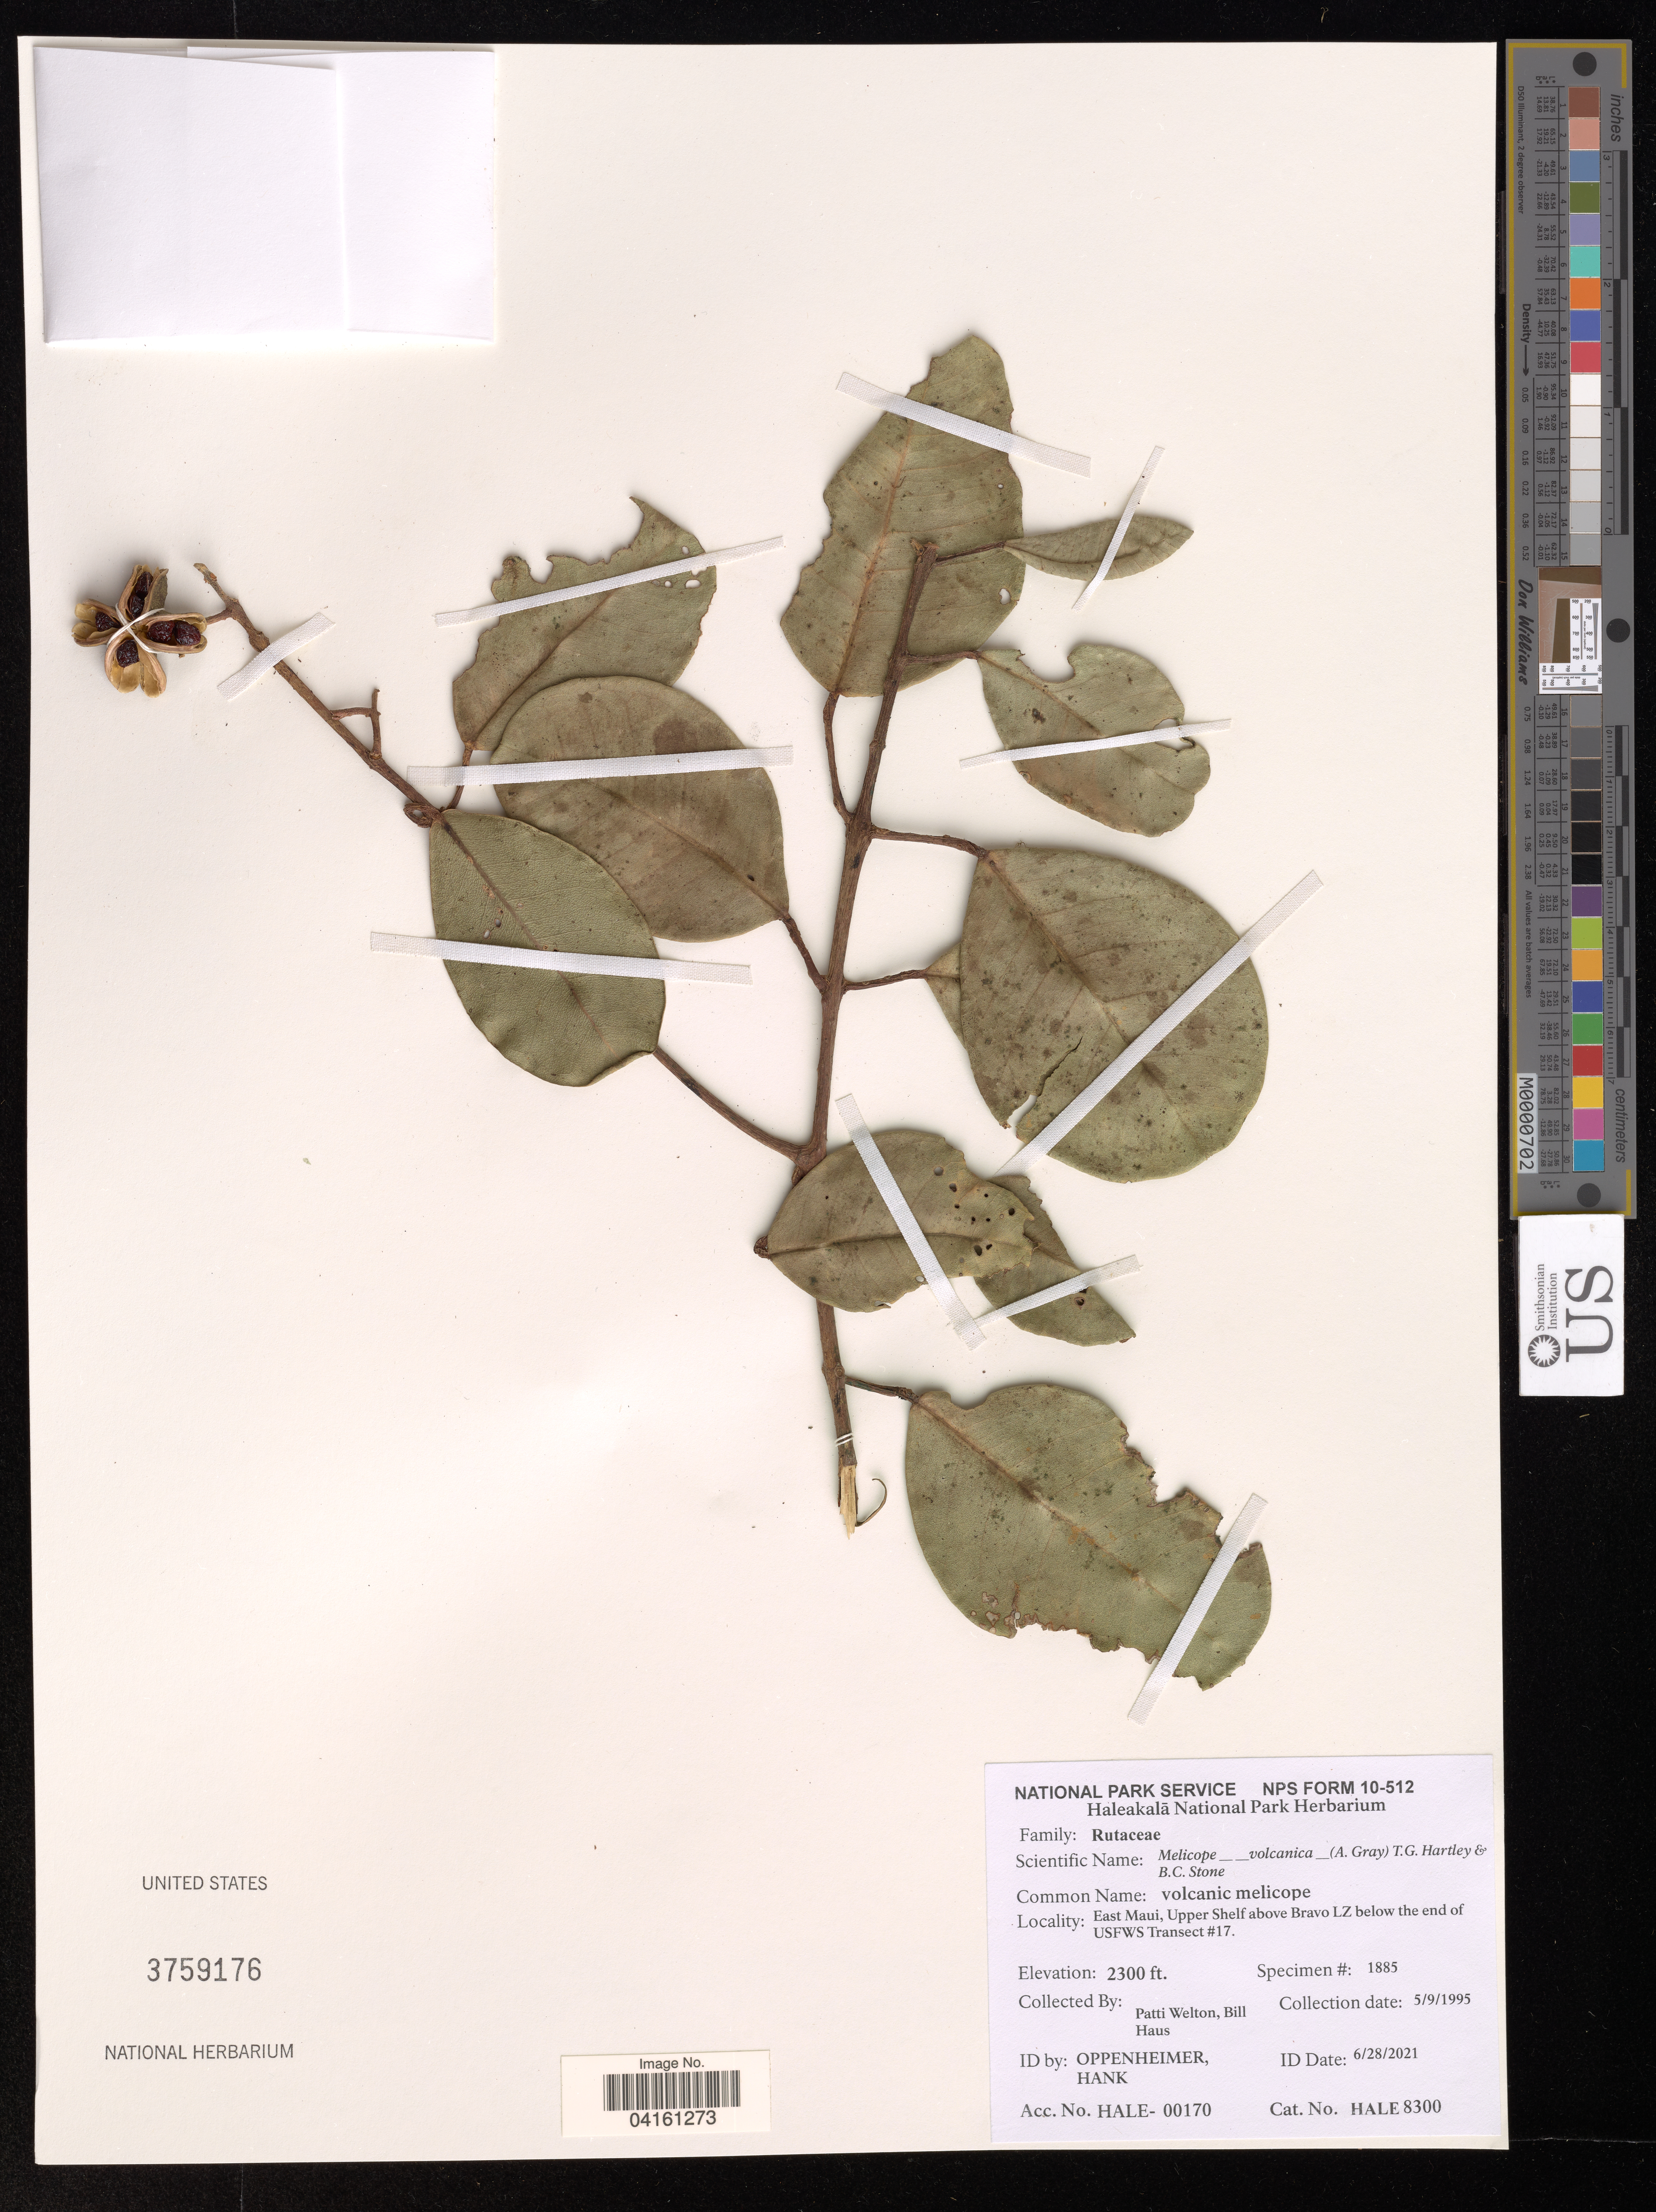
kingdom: Plantae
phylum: Tracheophyta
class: Magnoliopsida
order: Sapindales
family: Rutaceae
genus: Melicope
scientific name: Melicope volcanica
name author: (A. Gray) T.G. Hartley & B.C. Stone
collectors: P. Welton & B. Haus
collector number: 1885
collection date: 1995-05-09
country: United States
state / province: Hawaii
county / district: Maui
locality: East Maui, Upper Shelf above Bravo LZ below the end of USFWS Transect #17.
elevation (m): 701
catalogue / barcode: US 3759176